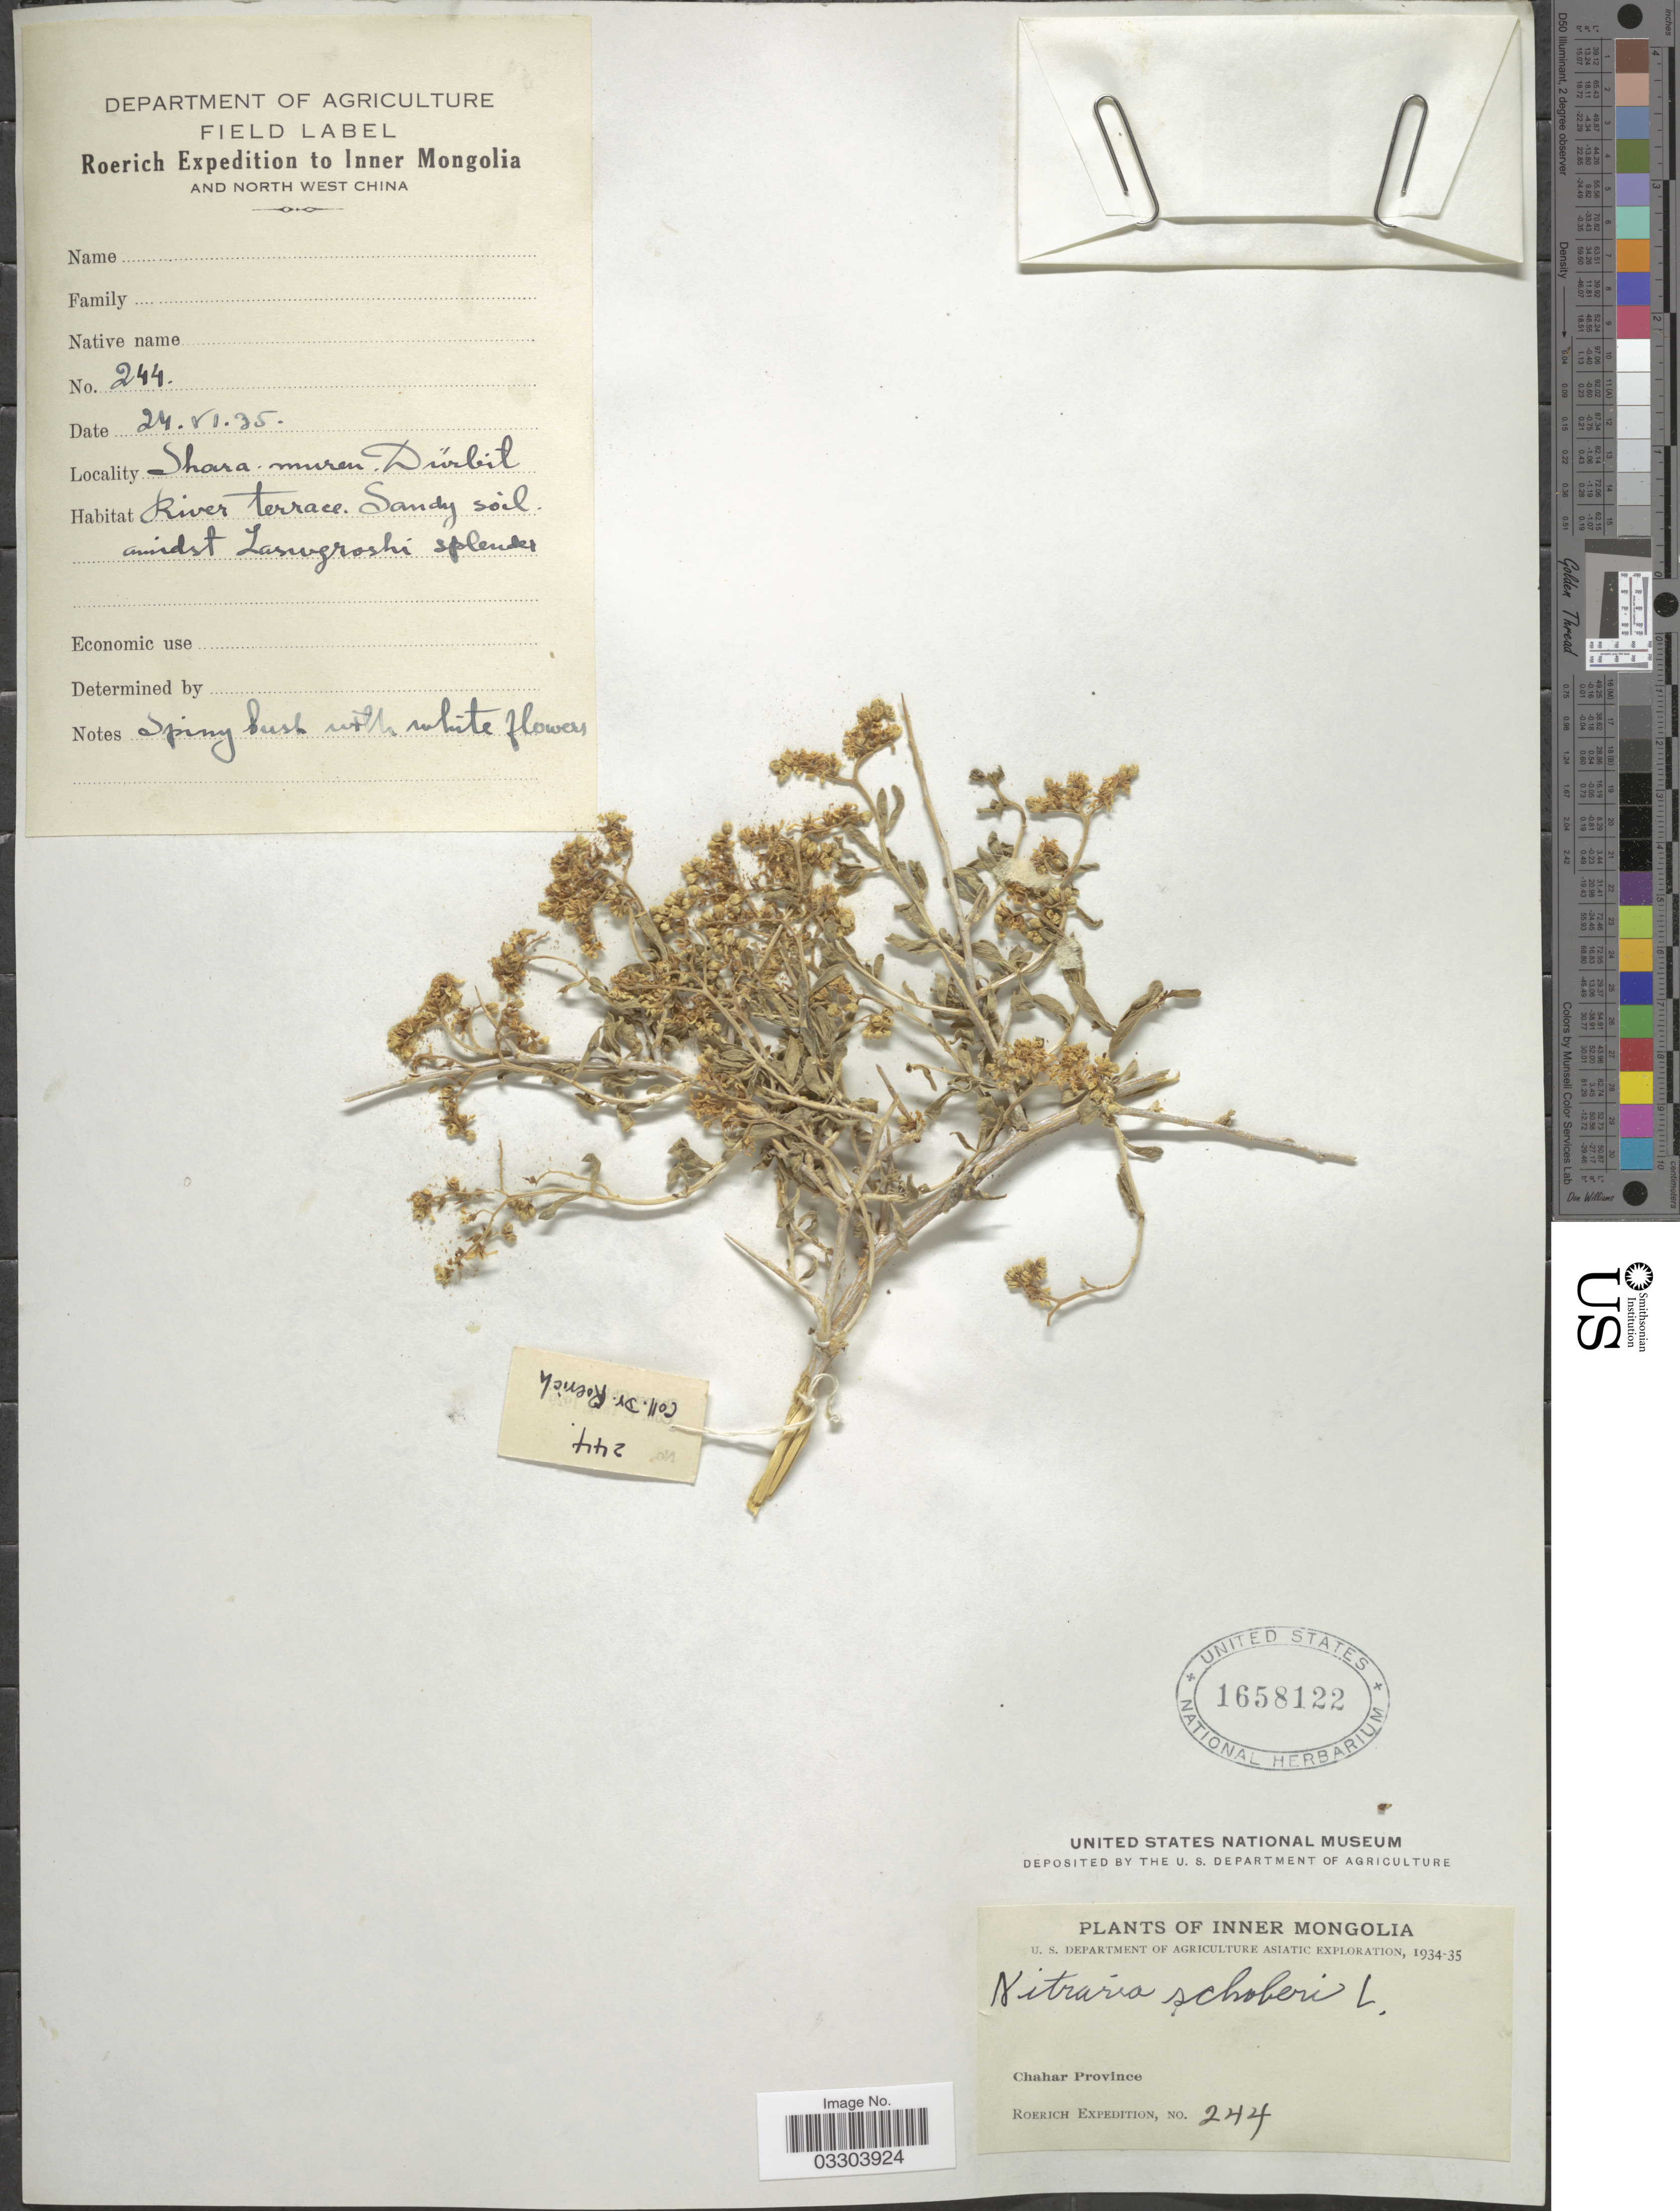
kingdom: Plantae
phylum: Tracheophyta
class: Magnoliopsida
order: Sapindales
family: Nitrariaceae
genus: Nitraria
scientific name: Nitraria schoberi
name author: L.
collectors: Roerich Expedition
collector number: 244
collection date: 1935-06-24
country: China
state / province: Nei Monggol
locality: Inner Mongolia and North West China. Chahar Province. Shara-muren Dürbil.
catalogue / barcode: US 1658122